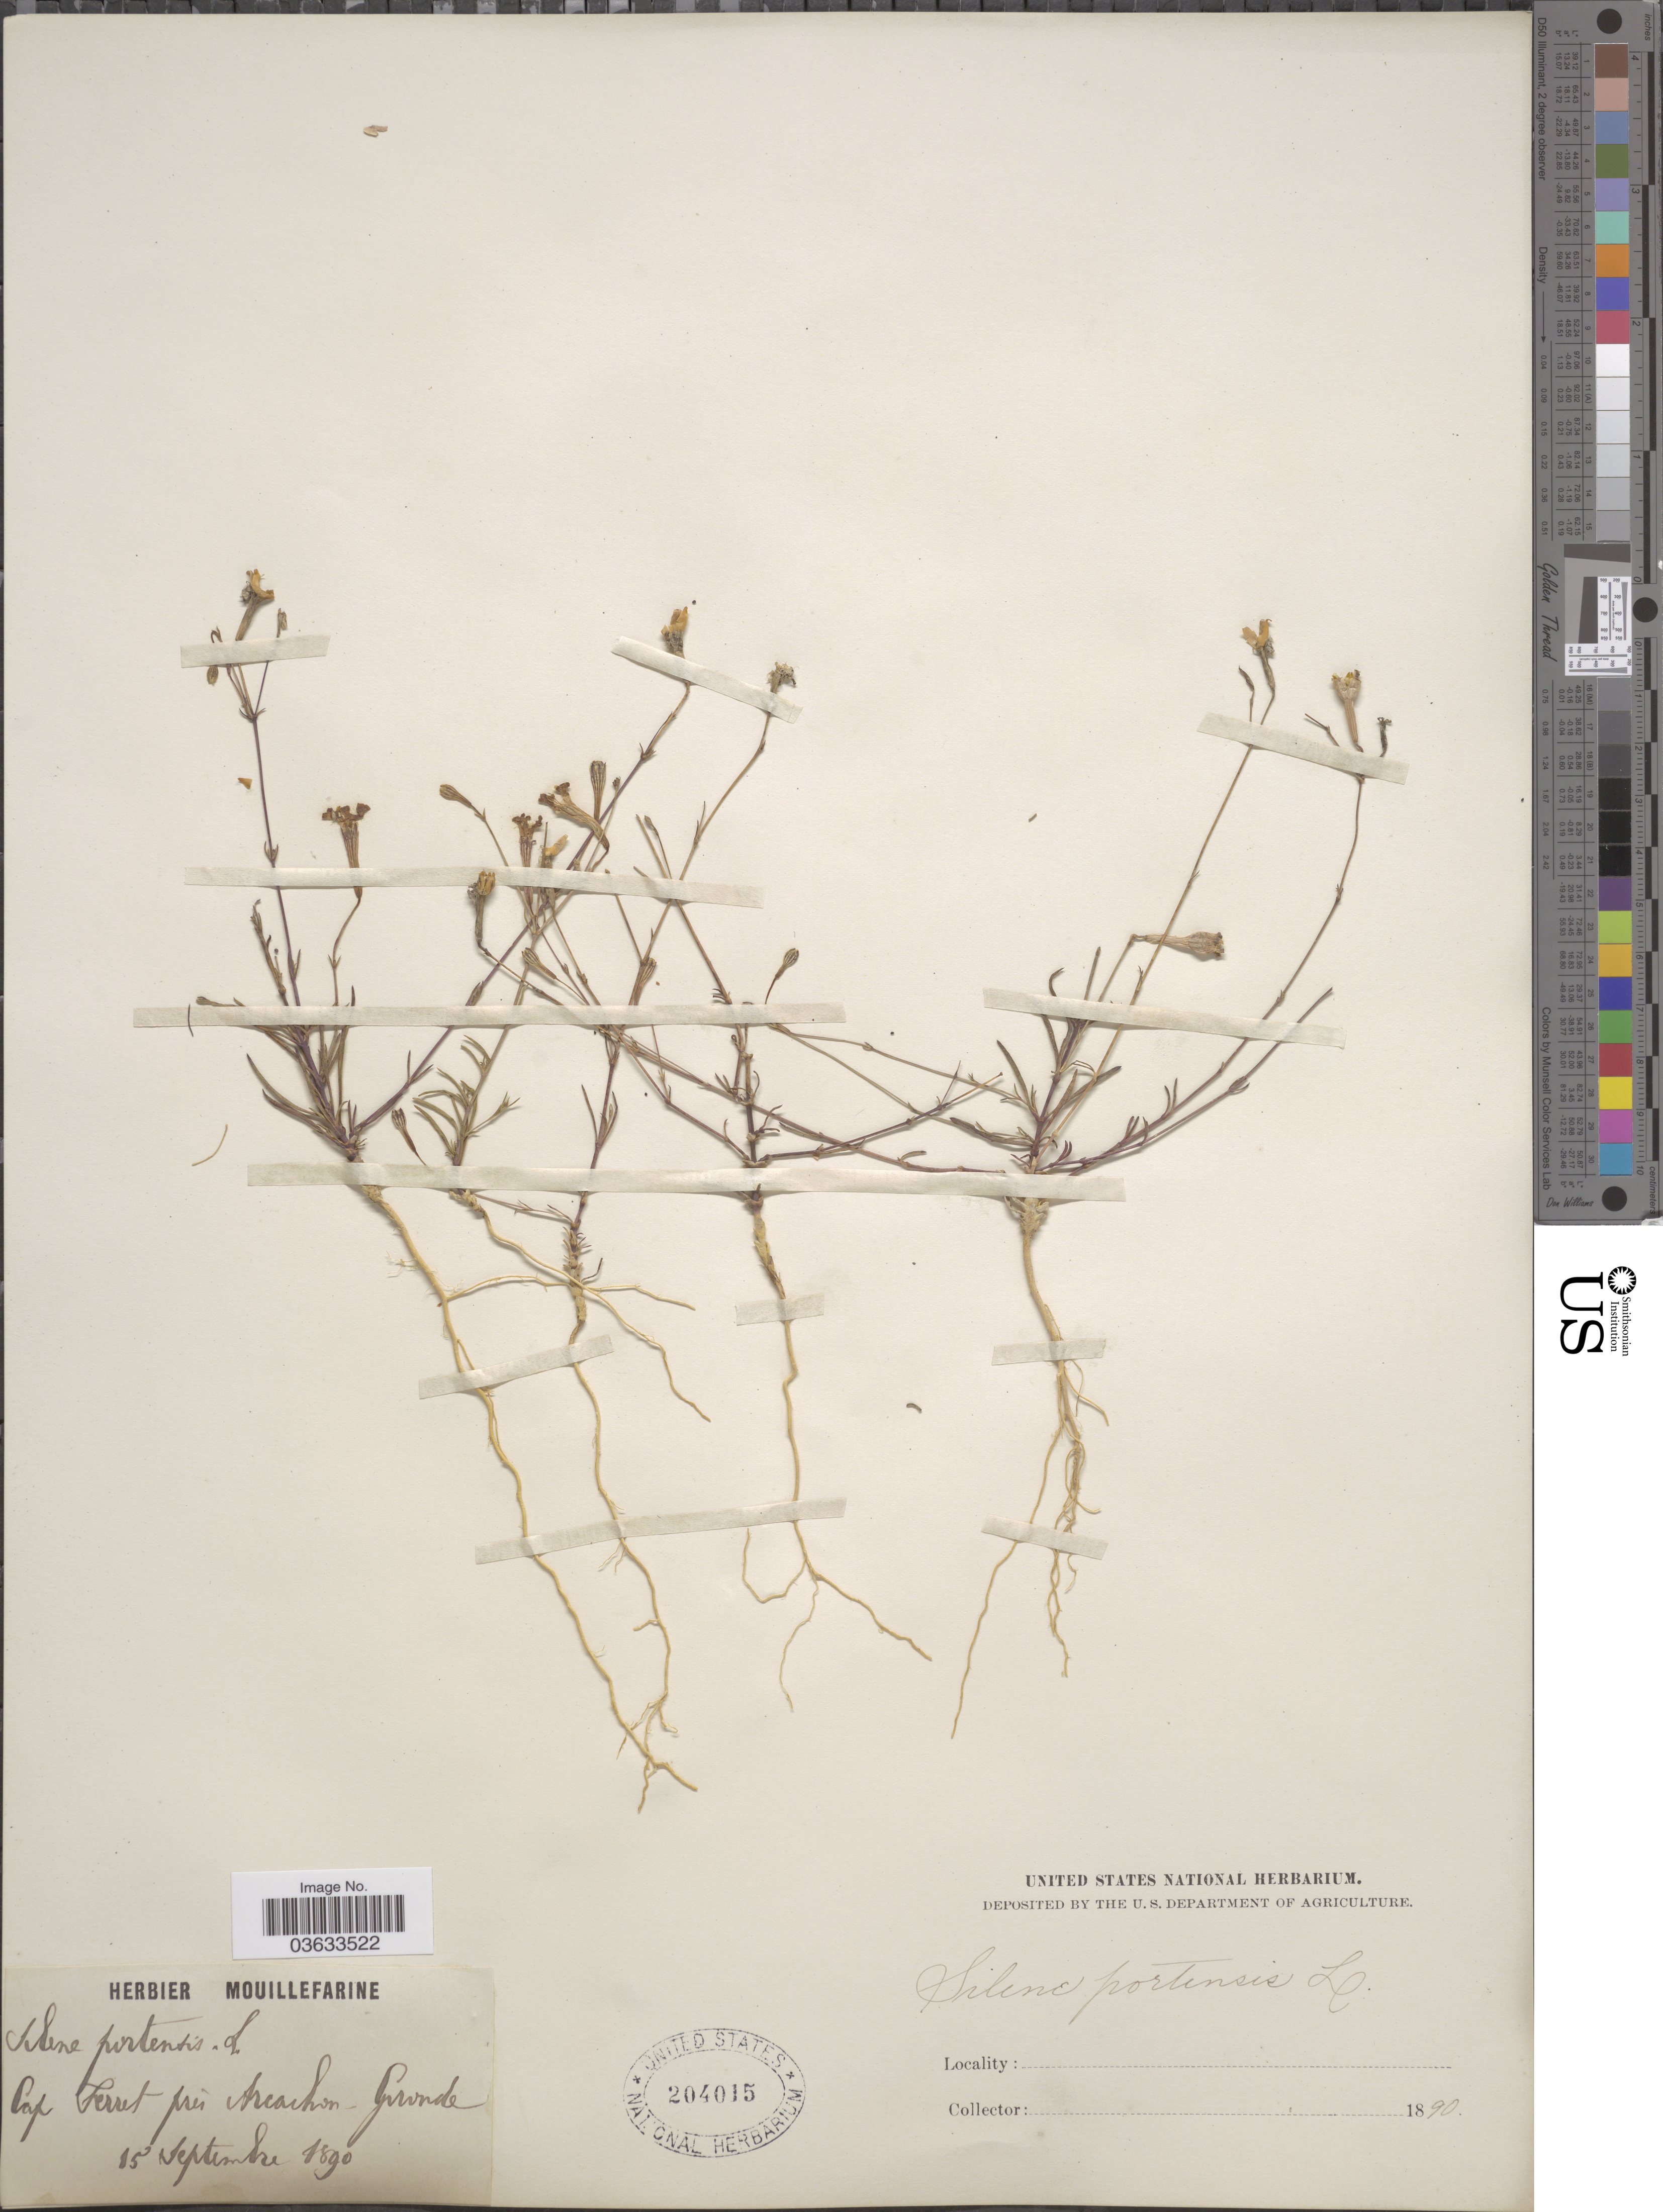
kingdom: Plantae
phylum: Tracheophyta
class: Magnoliopsida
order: Caryophyllales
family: Caryophyllaceae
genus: Silene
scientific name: Silene portensis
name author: L.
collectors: ex herb. Mouillefarine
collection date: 1890-09-15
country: France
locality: Cap Ferret prés Arcachon-Grande.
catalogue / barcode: US 204015